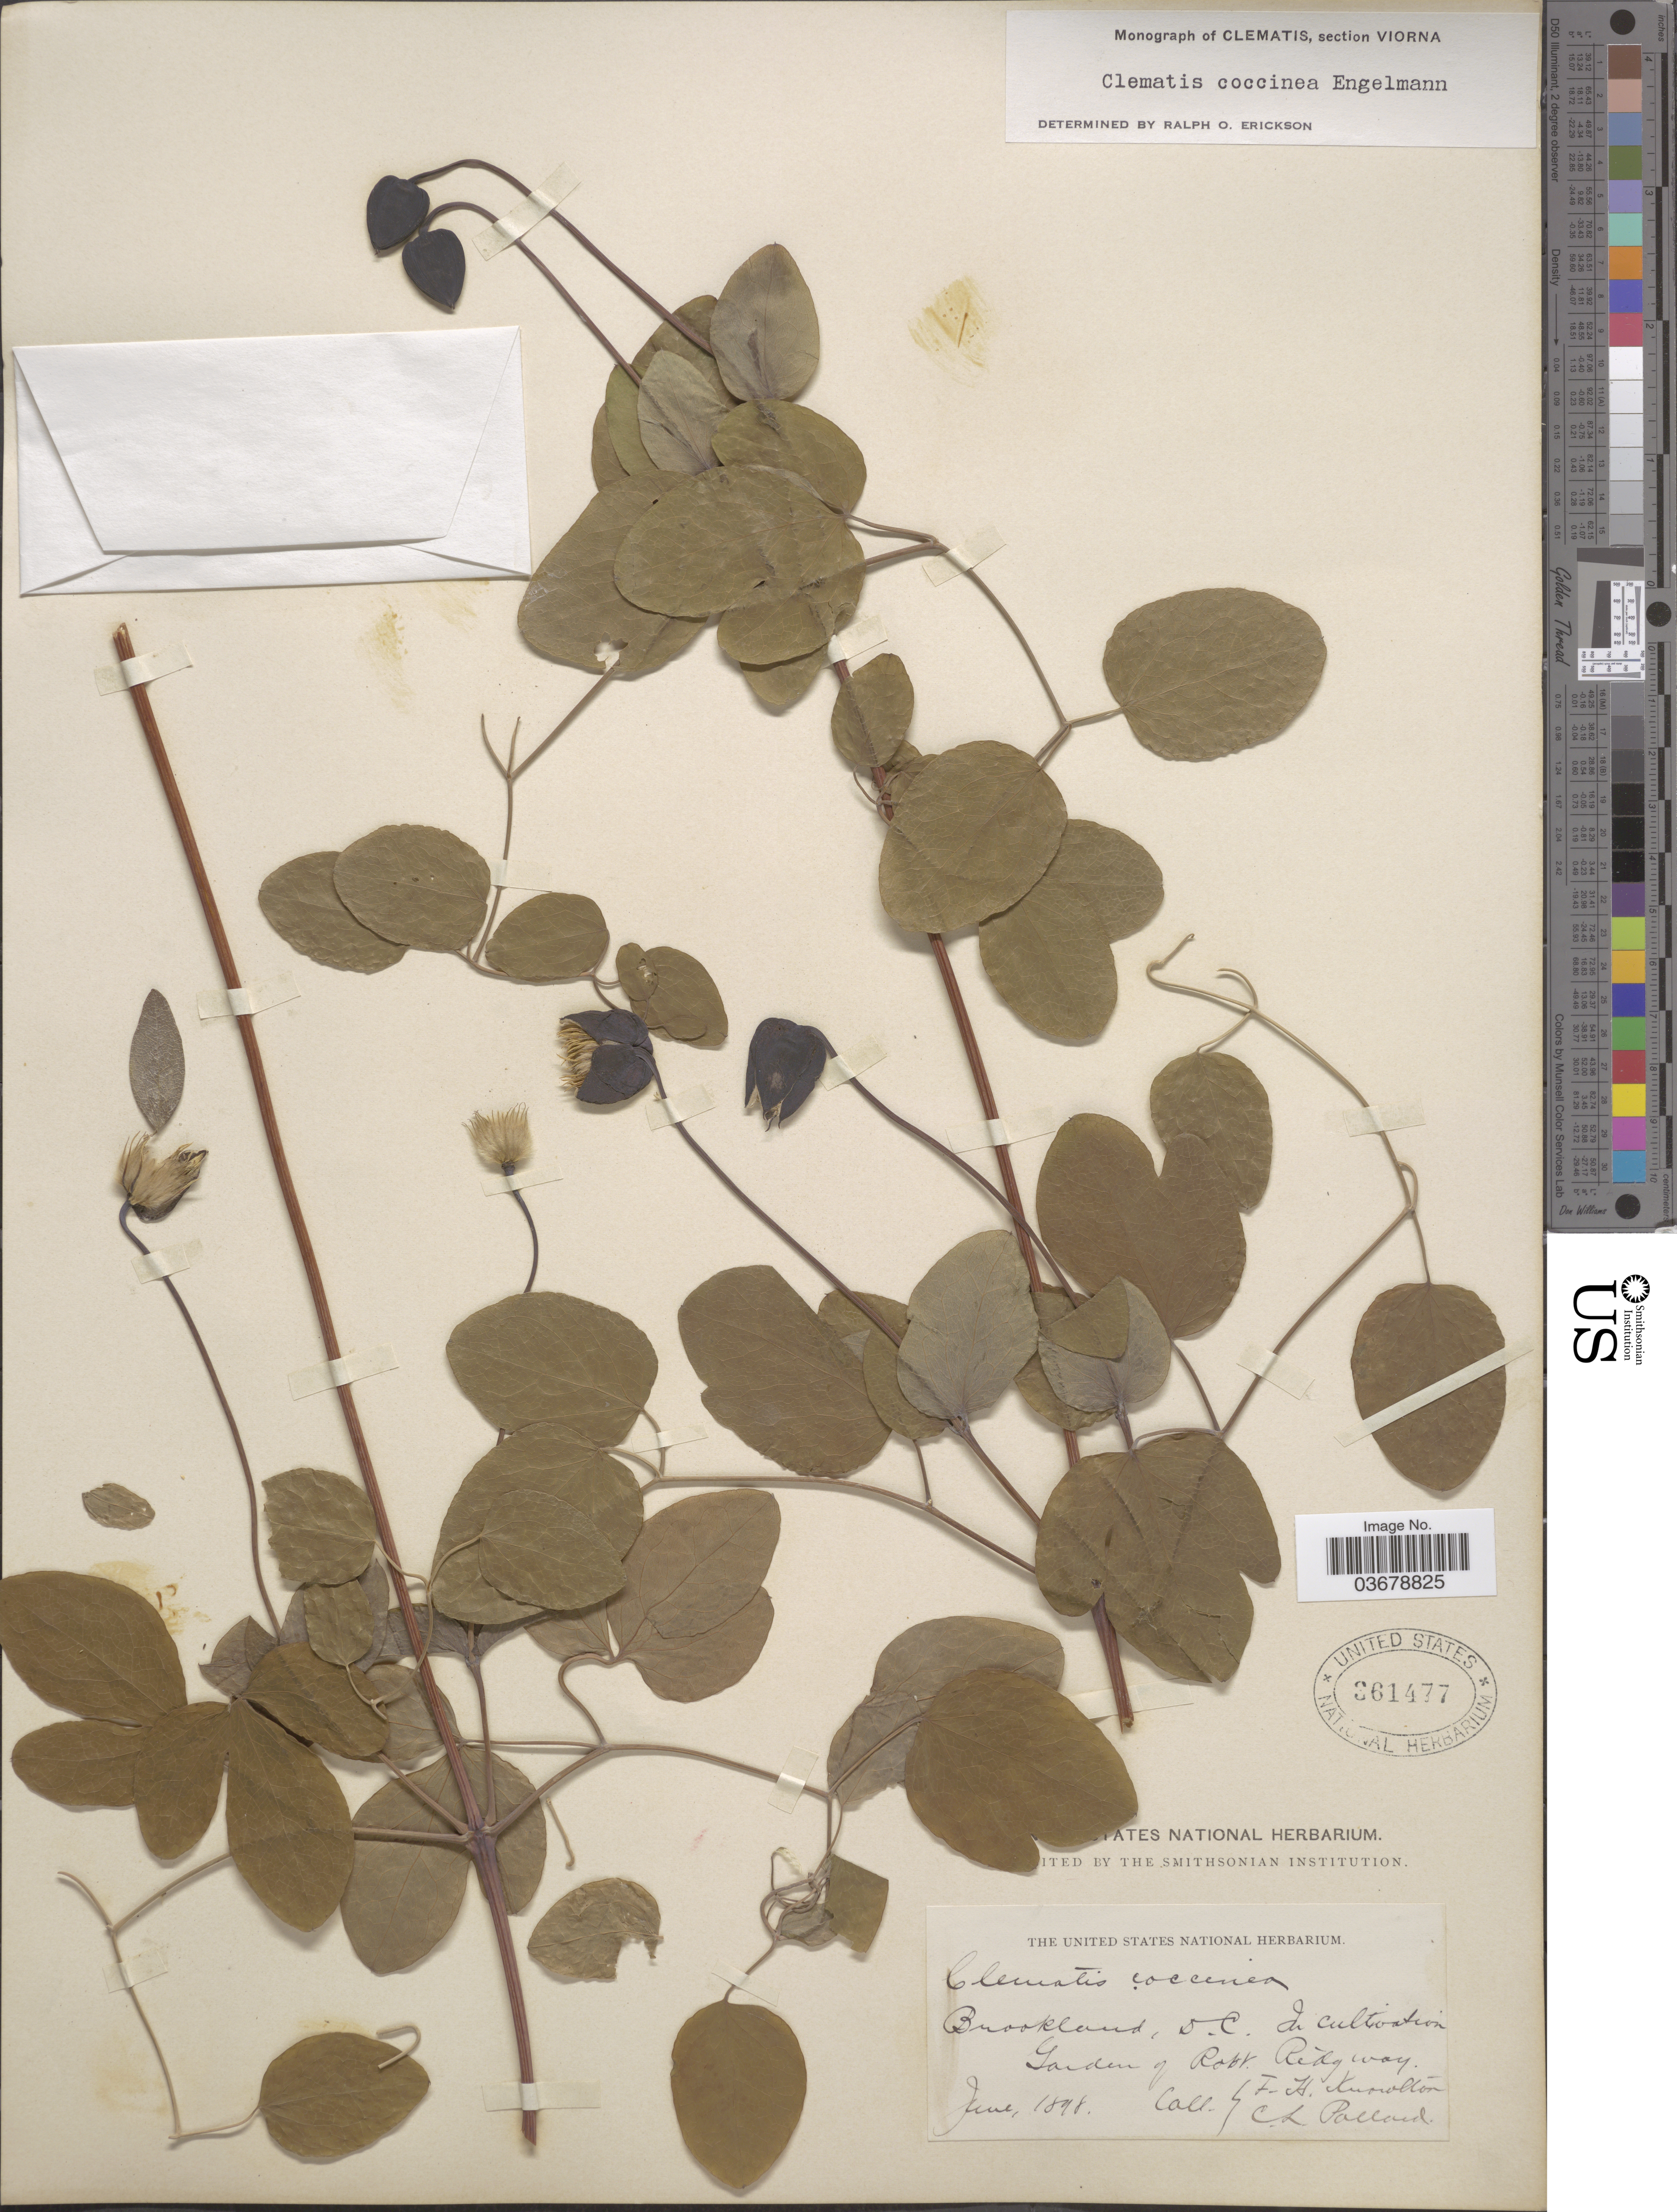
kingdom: Plantae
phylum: Tracheophyta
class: Magnoliopsida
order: Ranunculales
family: Ranunculaceae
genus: Clematis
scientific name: Clematis texensis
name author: Buckley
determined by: Strong, M. T., (US), Smithsonian Institution - National Museum of Natural History (UNITED STATES)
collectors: F. H. Knowlton & C. L. Pollard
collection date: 1898-06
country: United States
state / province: District of Columbia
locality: Brookland. In cultivation Garden of Robt. Ridgway.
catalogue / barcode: US 361477